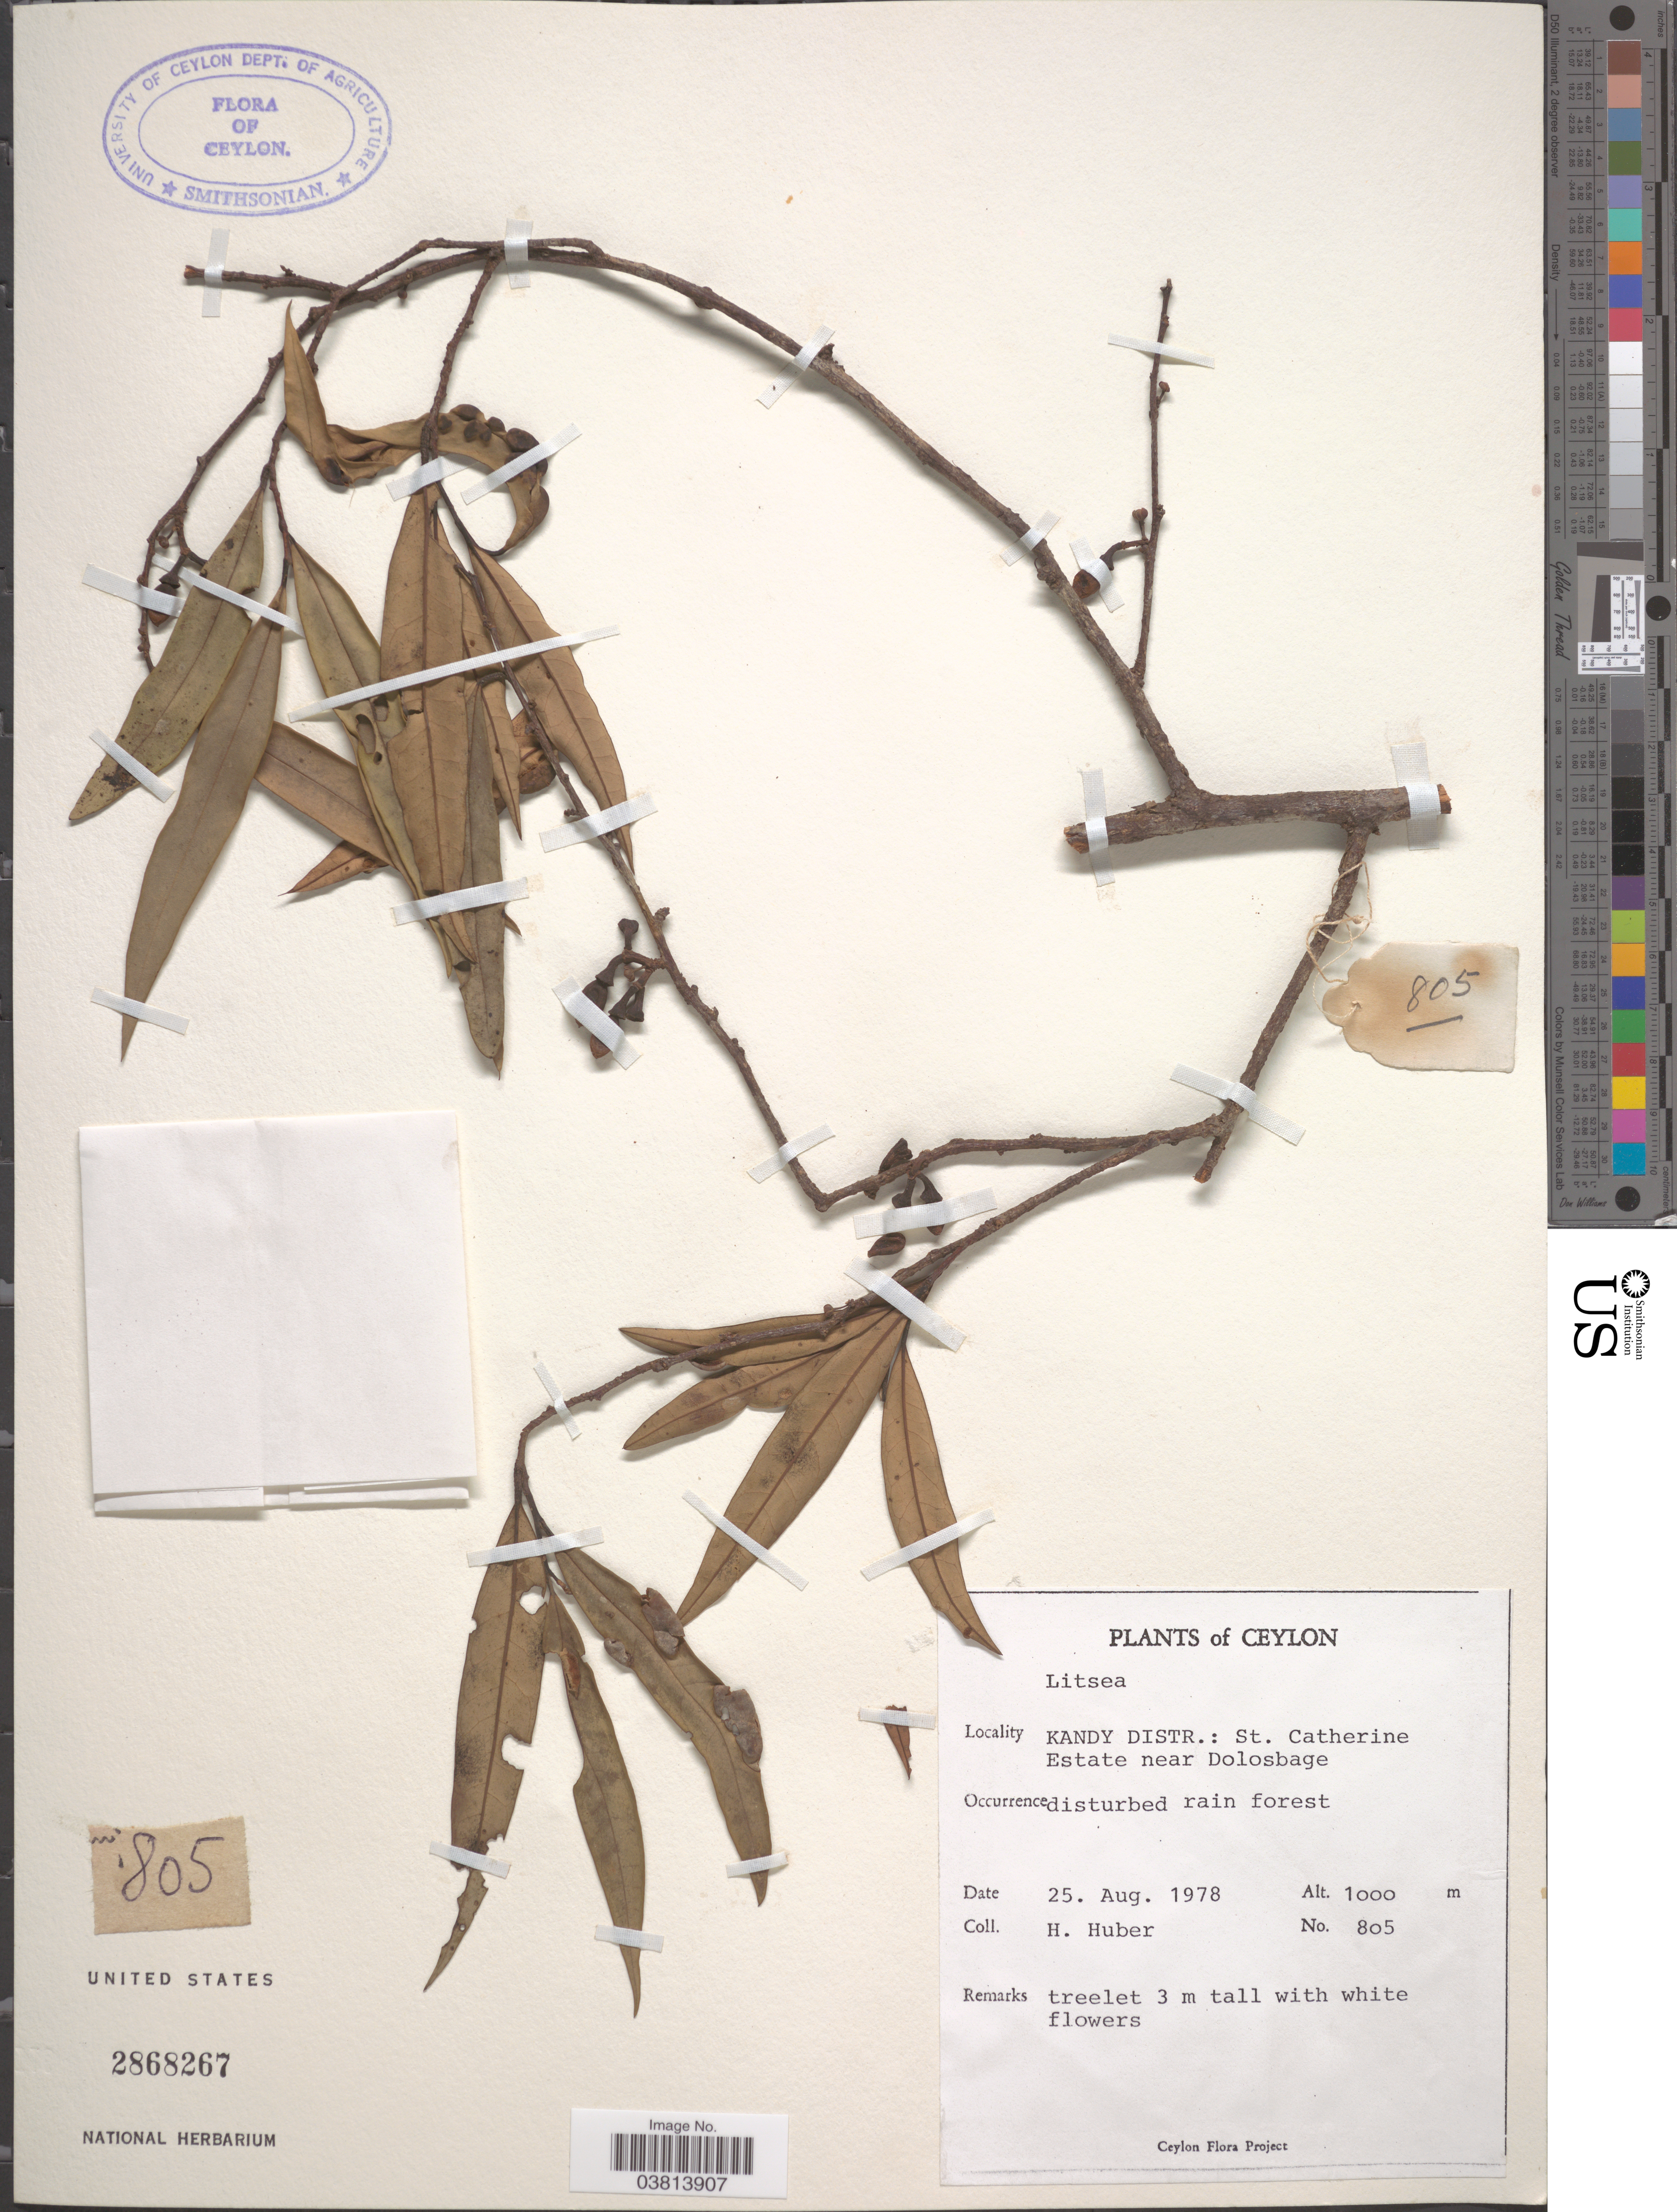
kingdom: Plantae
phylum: Tracheophyta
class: Magnoliopsida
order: Laurales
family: Lauraceae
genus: Litsea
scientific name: Litsea iteodaphne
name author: Hook. f.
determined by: Strong, Mark T., (BOT), Smithsonian Institution - National Museum of Natural History (UNITED STATES)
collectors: H. Huber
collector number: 805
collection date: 1978-08-25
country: Sri Lanka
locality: Ceylon. Kandy Distr.: St. Catherine Estate near Dolosbage.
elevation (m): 1000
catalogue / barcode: US 2868267